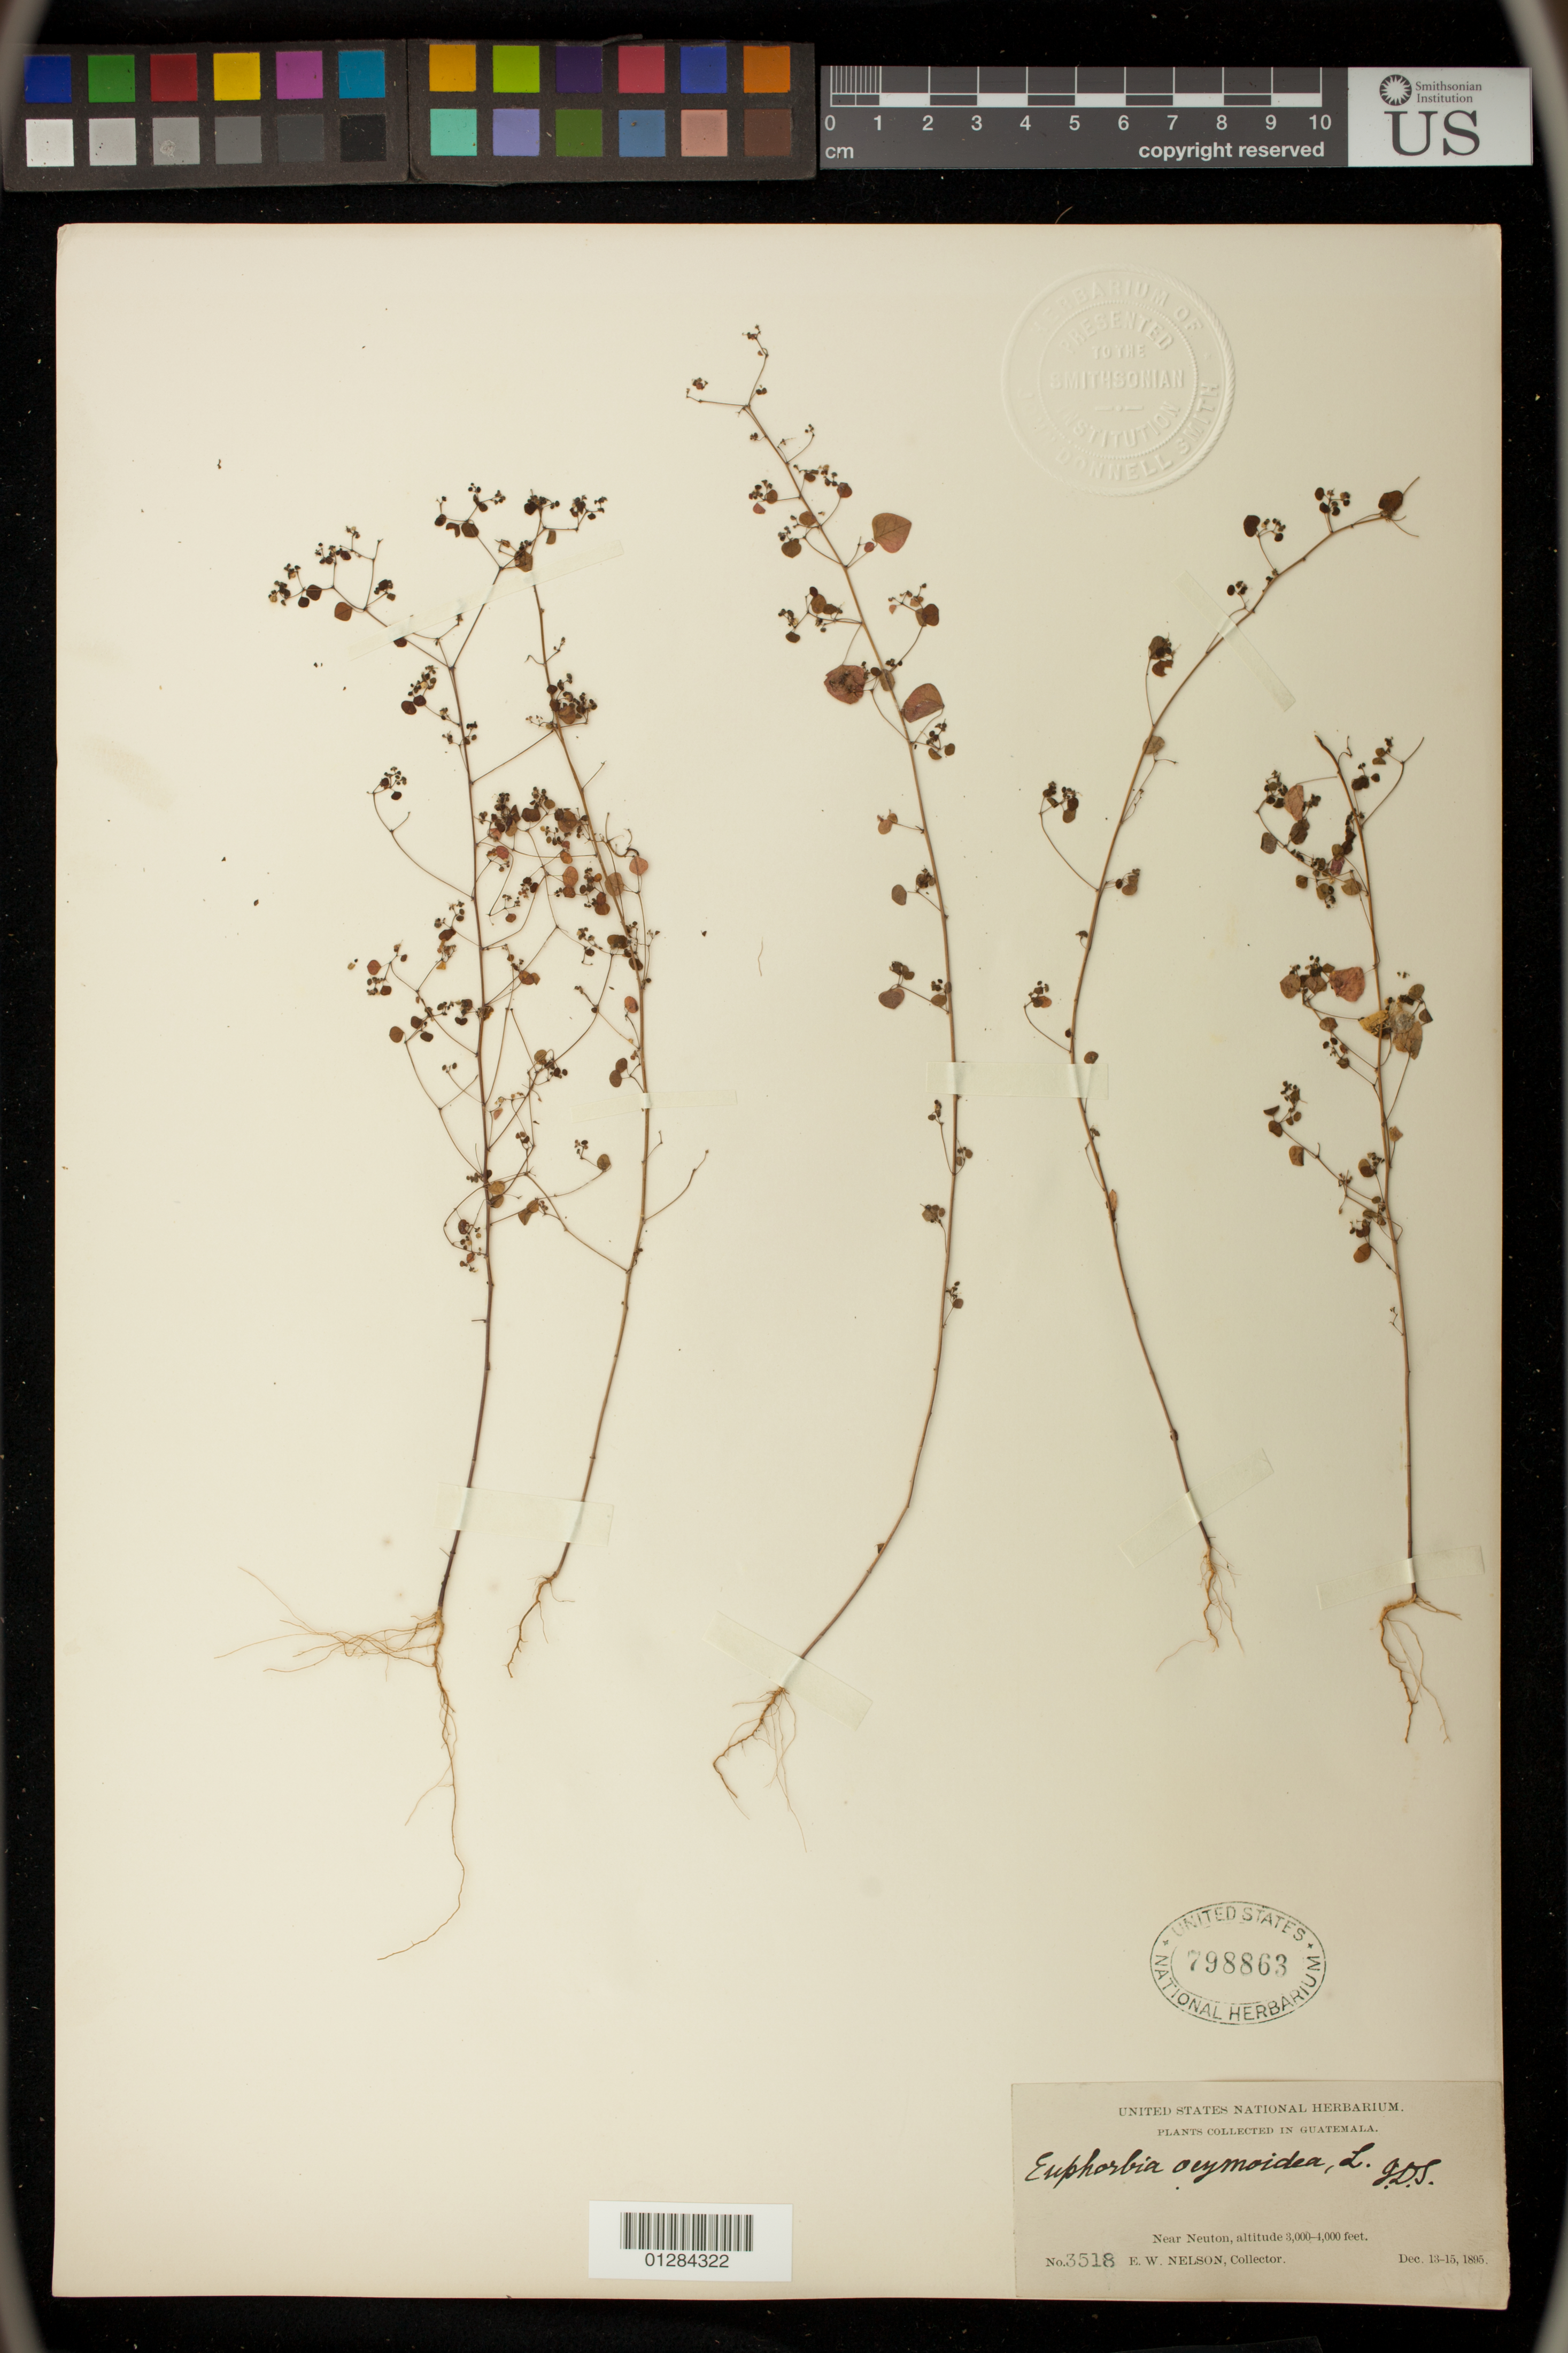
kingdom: Plantae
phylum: Tracheophyta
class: Magnoliopsida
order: Malpighiales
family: Euphorbiaceae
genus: Euphorbia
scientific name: Euphorbia ocymoidea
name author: L.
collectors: E. W. Nelson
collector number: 3518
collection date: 1895-12-13/1895-12-15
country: Guatemala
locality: Near Neuton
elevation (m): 914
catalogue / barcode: US 798863